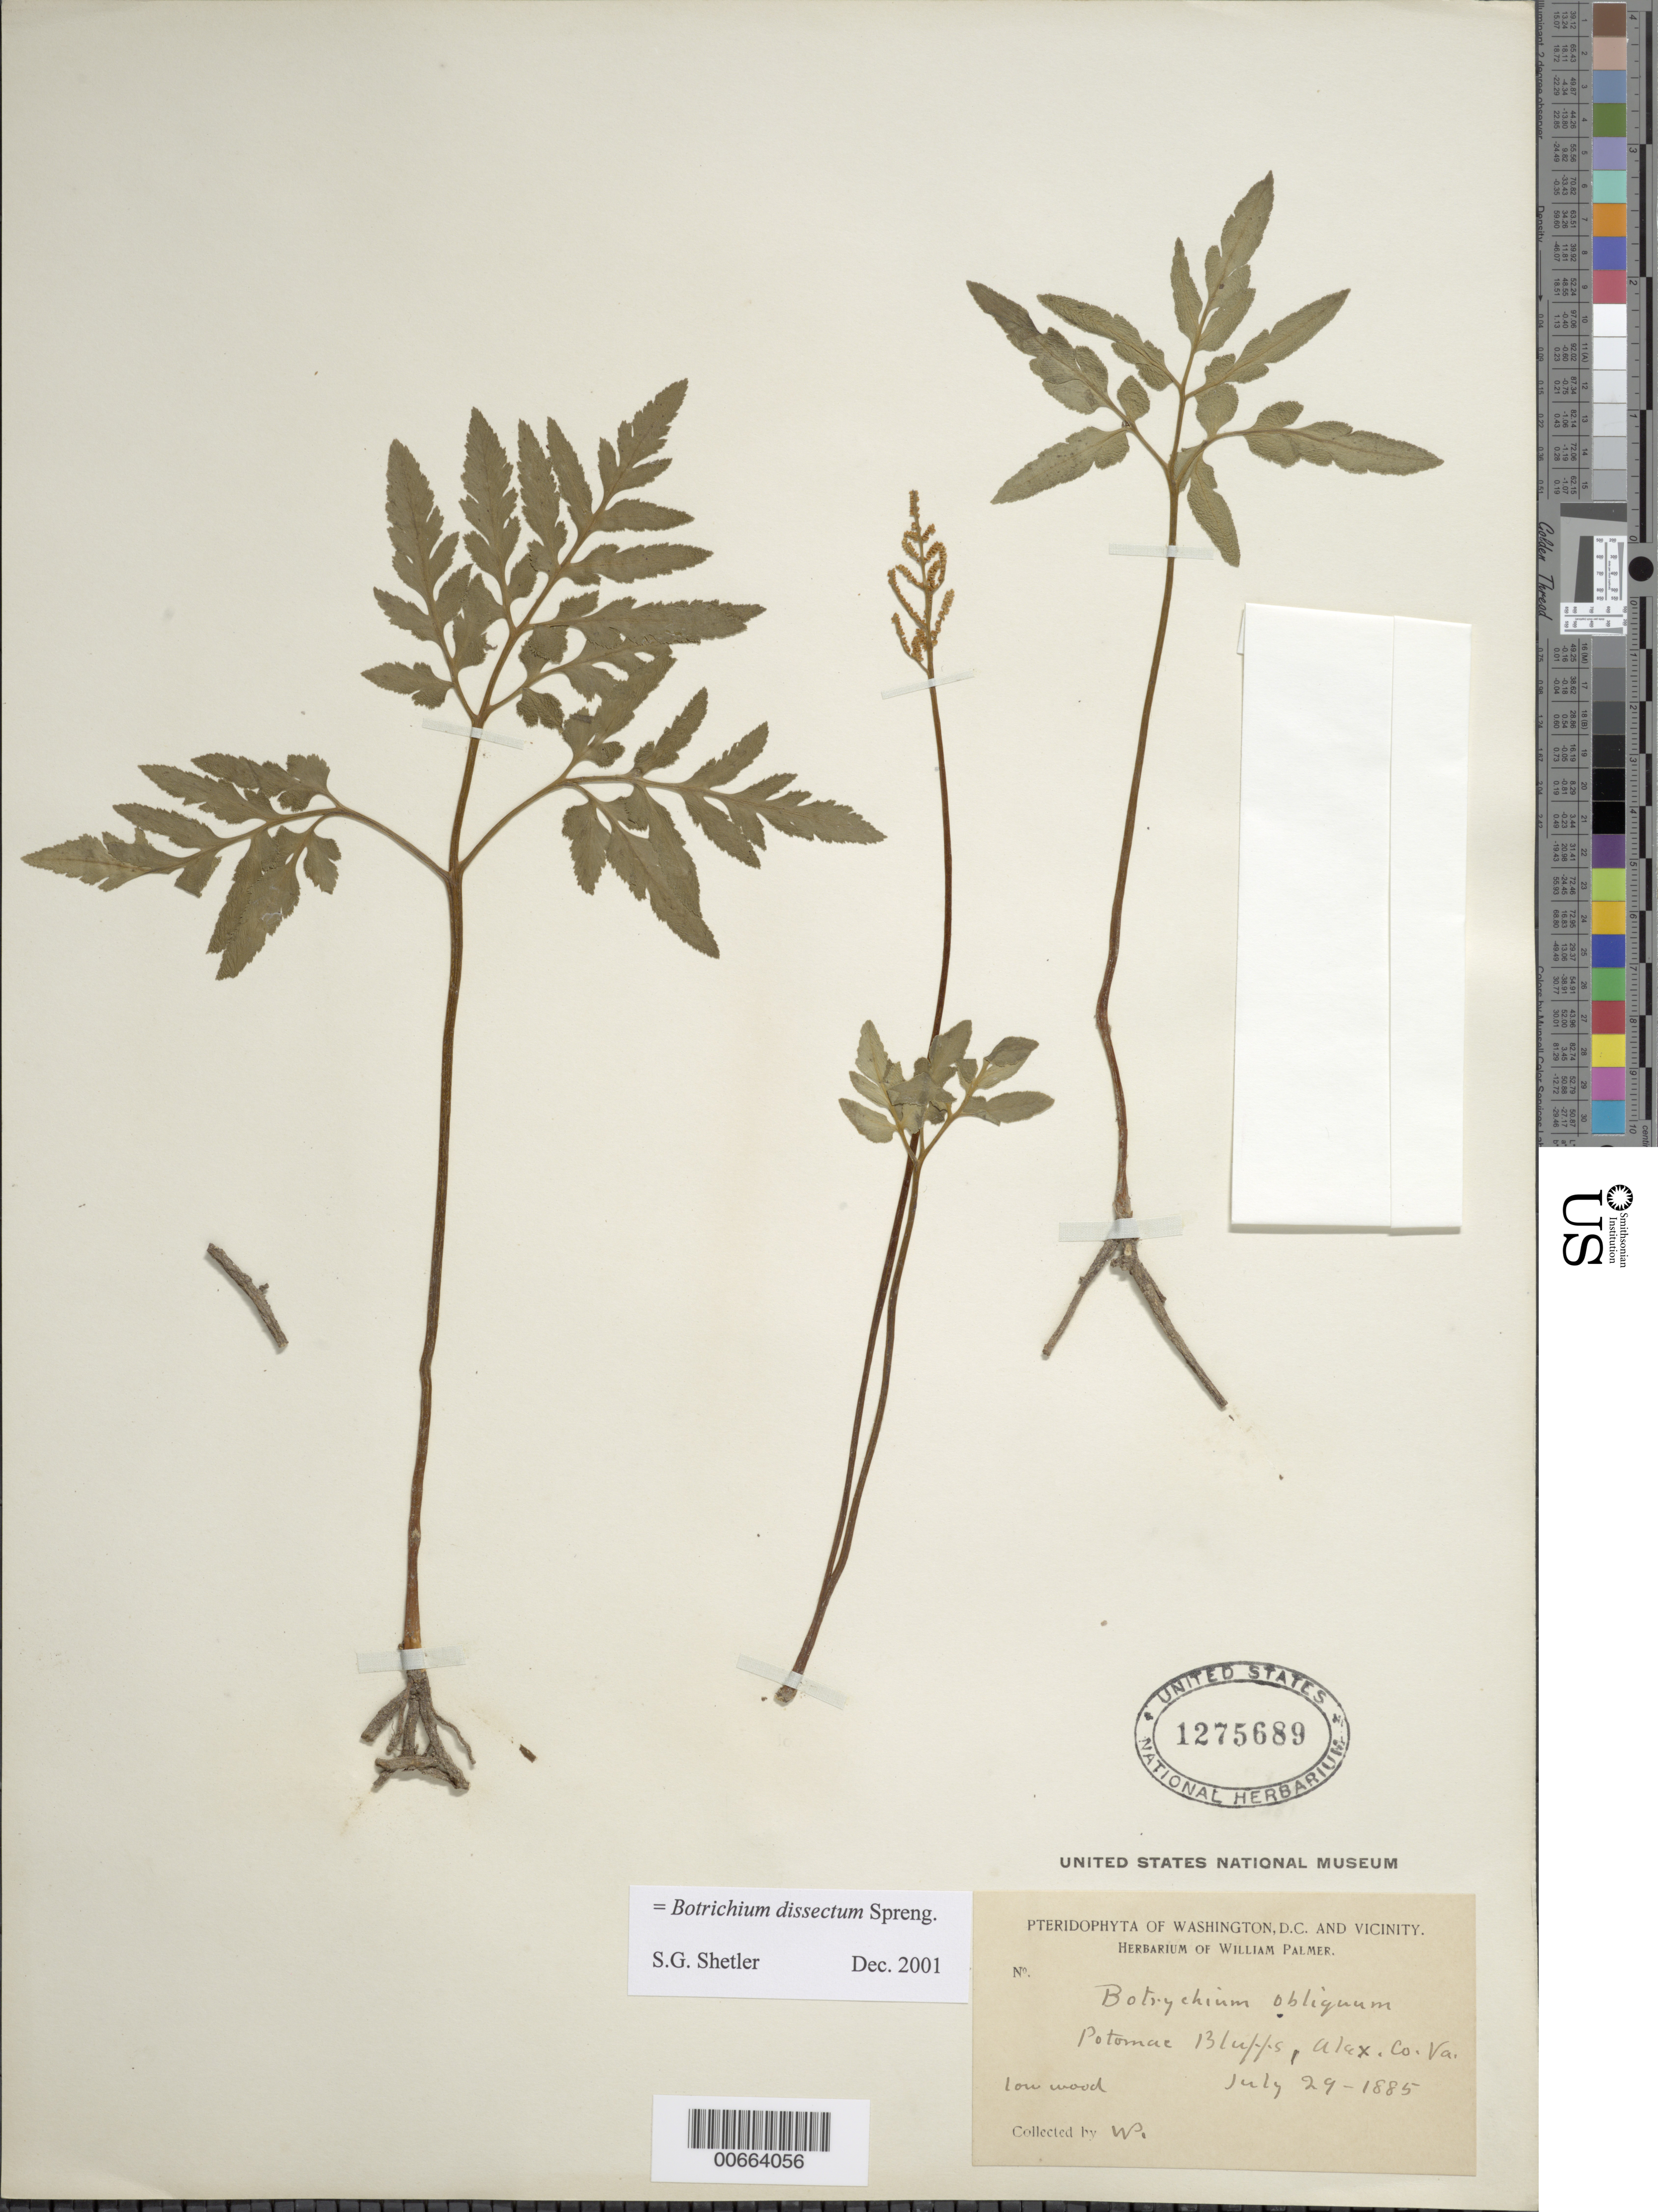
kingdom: Plantae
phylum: Tracheophyta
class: Polypodiopsida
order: Ophioglossales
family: Ophioglossaceae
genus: Botrychium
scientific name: Botrychium dissectum var. obliquum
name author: Clute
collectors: W. Palmer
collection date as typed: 29 Jul 1885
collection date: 1885-07-29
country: United States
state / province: Virginia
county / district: Arlington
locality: Potomac Bluffs.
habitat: Low woods.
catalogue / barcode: US 1275689